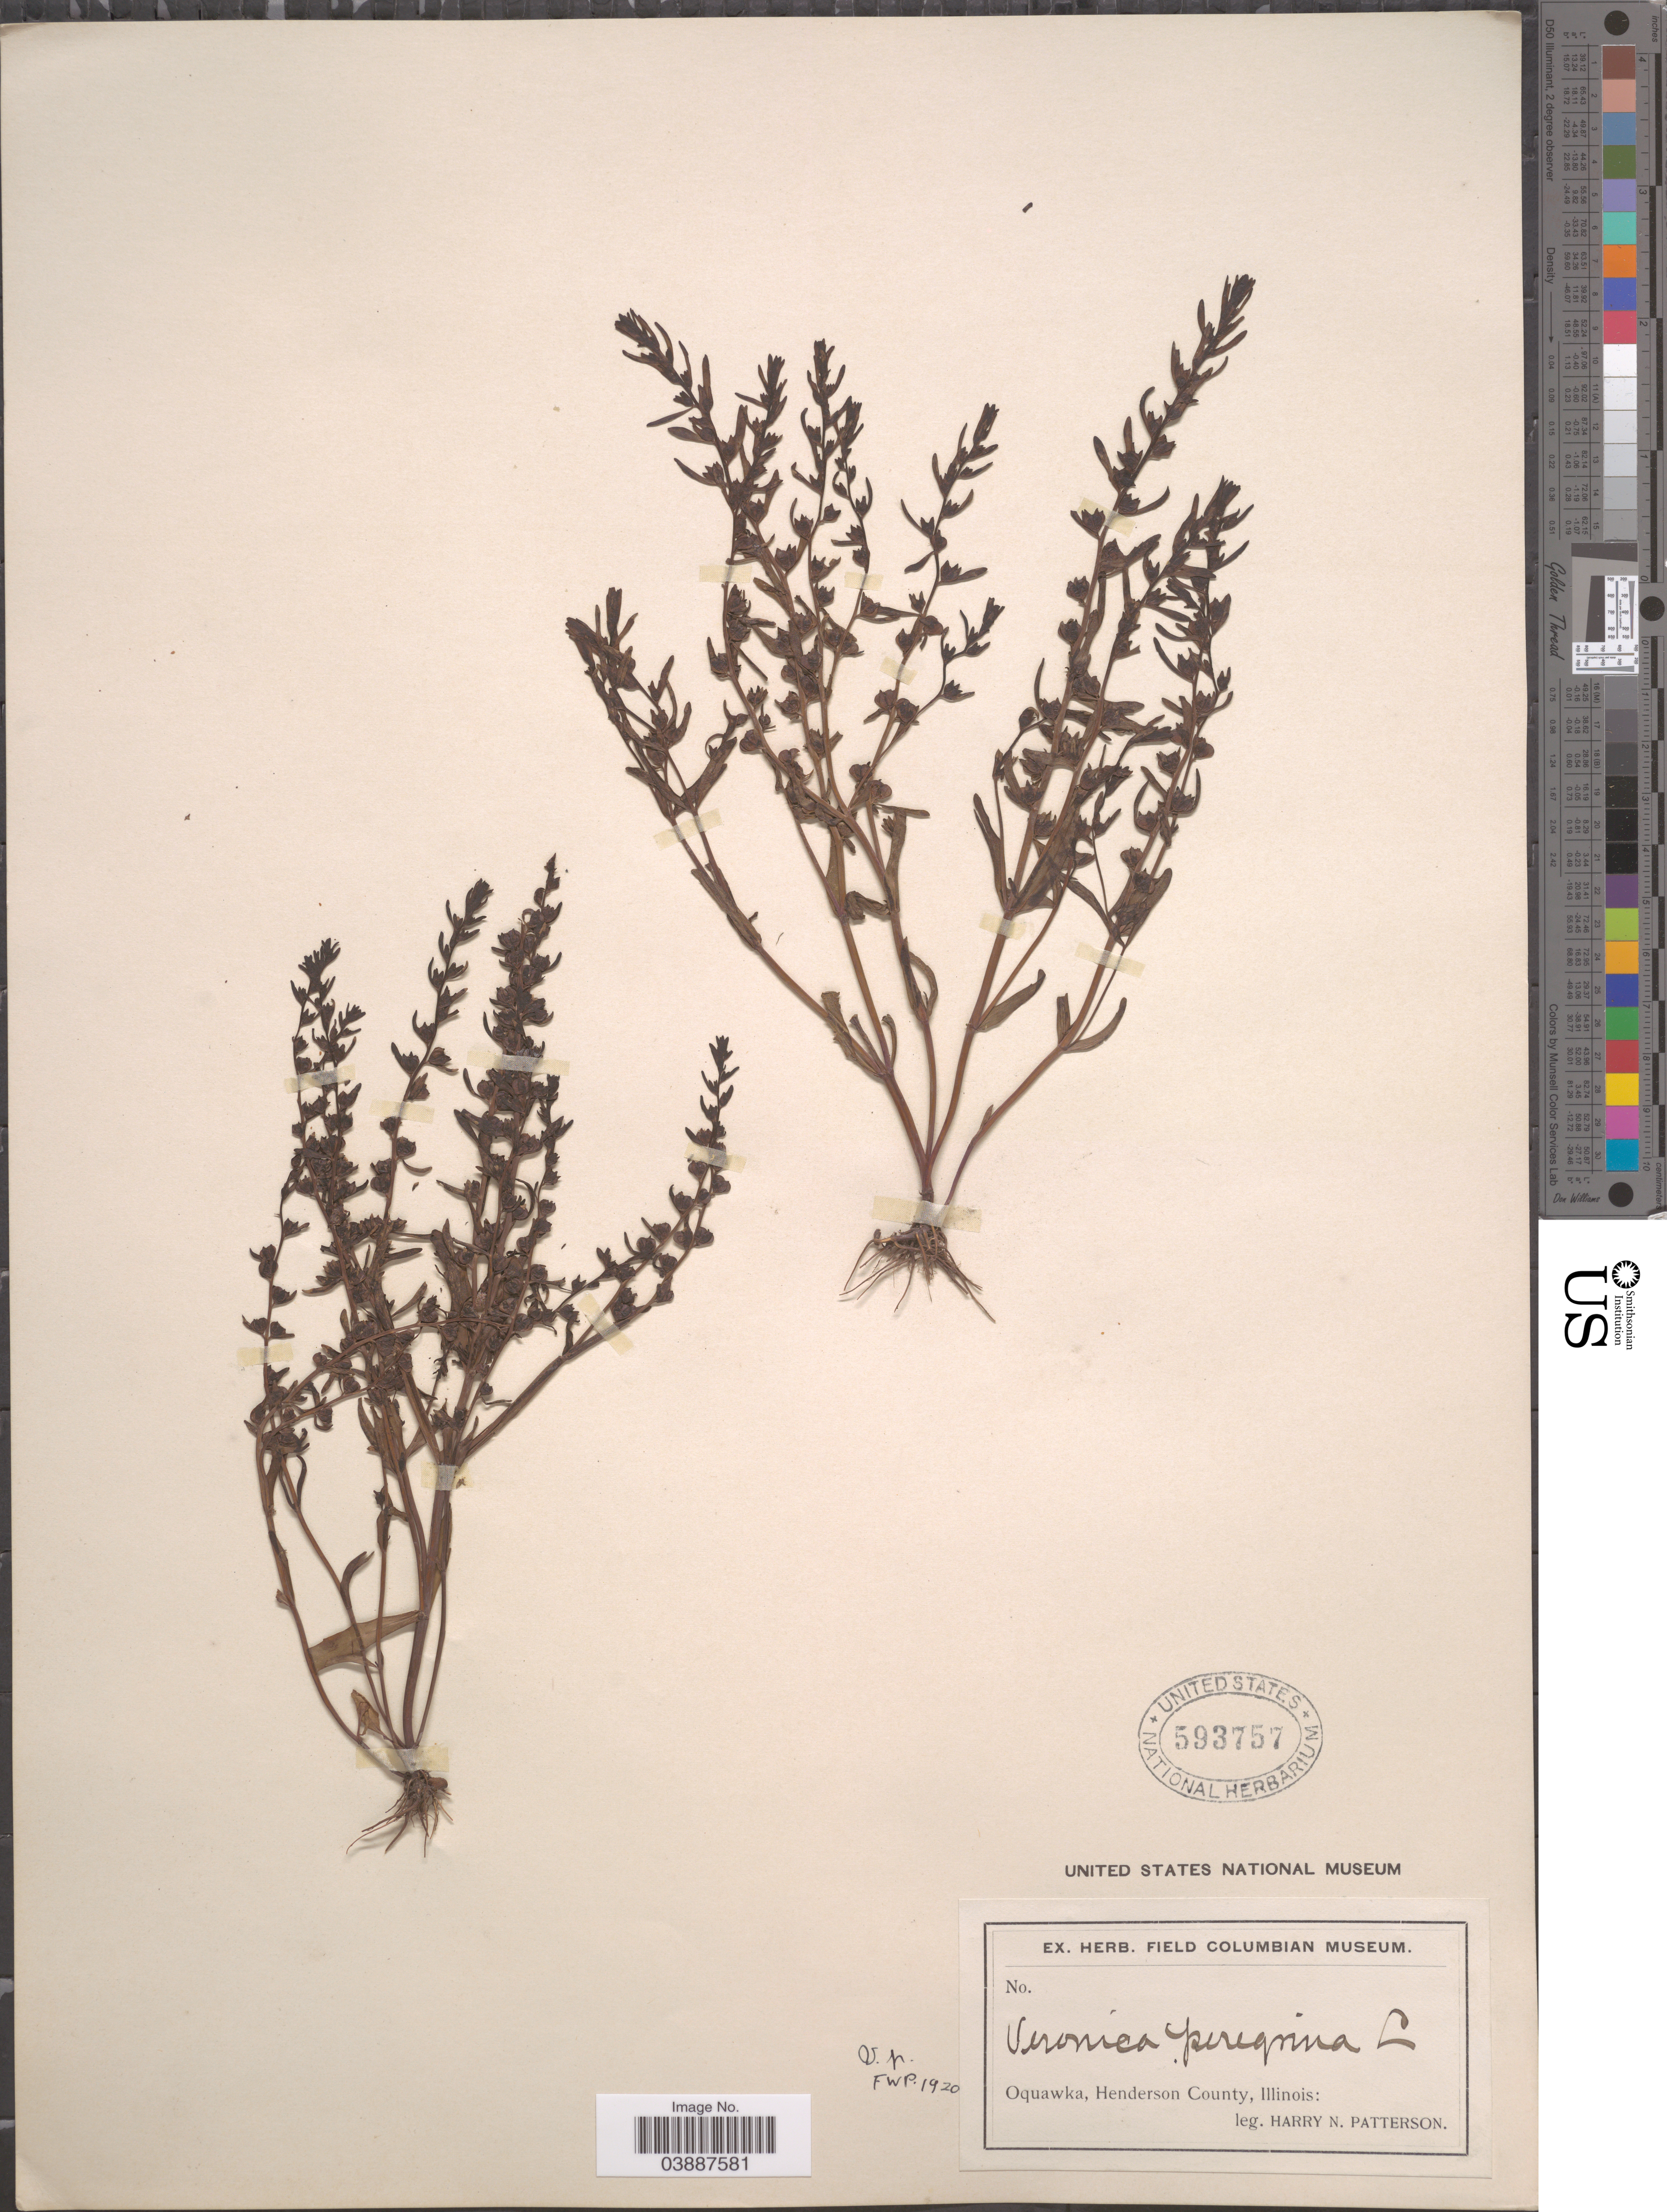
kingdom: Plantae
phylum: Tracheophyta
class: Magnoliopsida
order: Lamiales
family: Plantaginaceae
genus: Veronica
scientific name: Veronica peregrina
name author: L.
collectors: H. N. Patterson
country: United States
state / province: Illinois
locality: Oquawka, Henderson County.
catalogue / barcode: US 593757